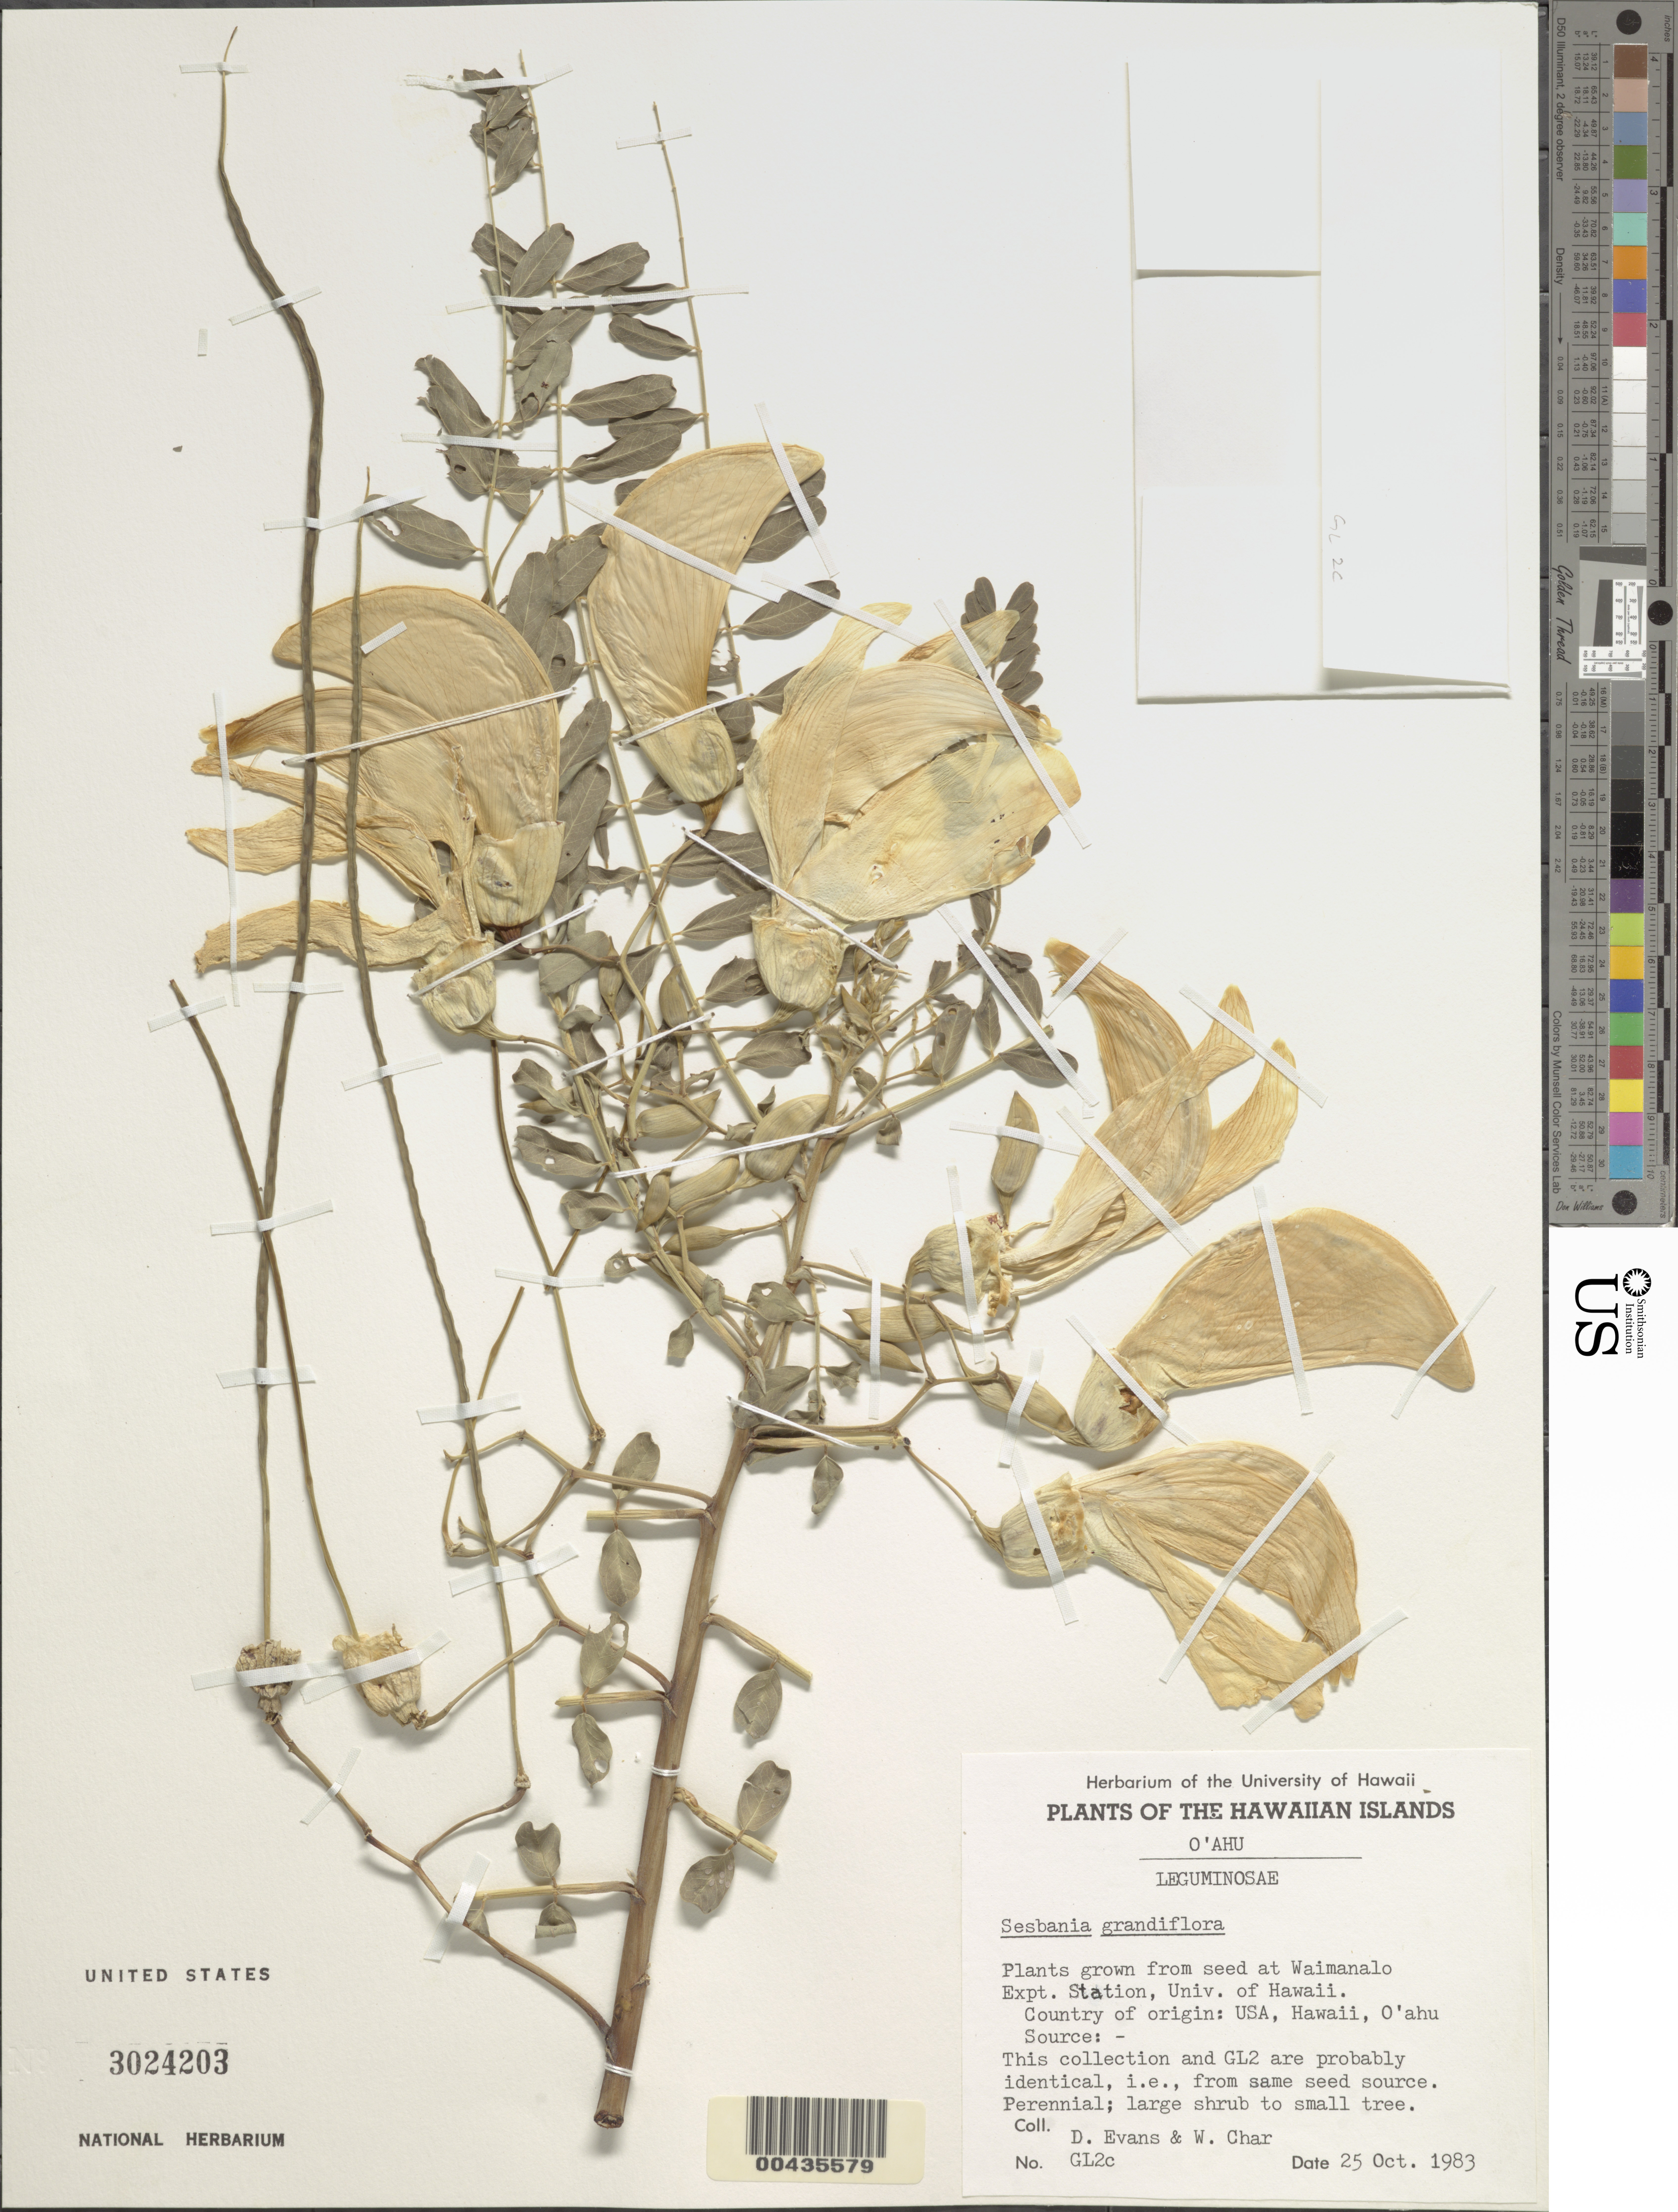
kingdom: Plantae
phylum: Tracheophyta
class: Magnoliopsida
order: Fabales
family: Fabaceae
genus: Sesbania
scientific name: Sesbania grandiflora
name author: (L.) Poir.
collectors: D. Evans & W. Char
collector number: GL2c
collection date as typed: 25 Oct 1983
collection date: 1983-10-25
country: United States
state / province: Hawaii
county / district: Honolulu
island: Oahu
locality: Waimanalo Expt. Station, University of Hawaii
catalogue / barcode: US 3024203